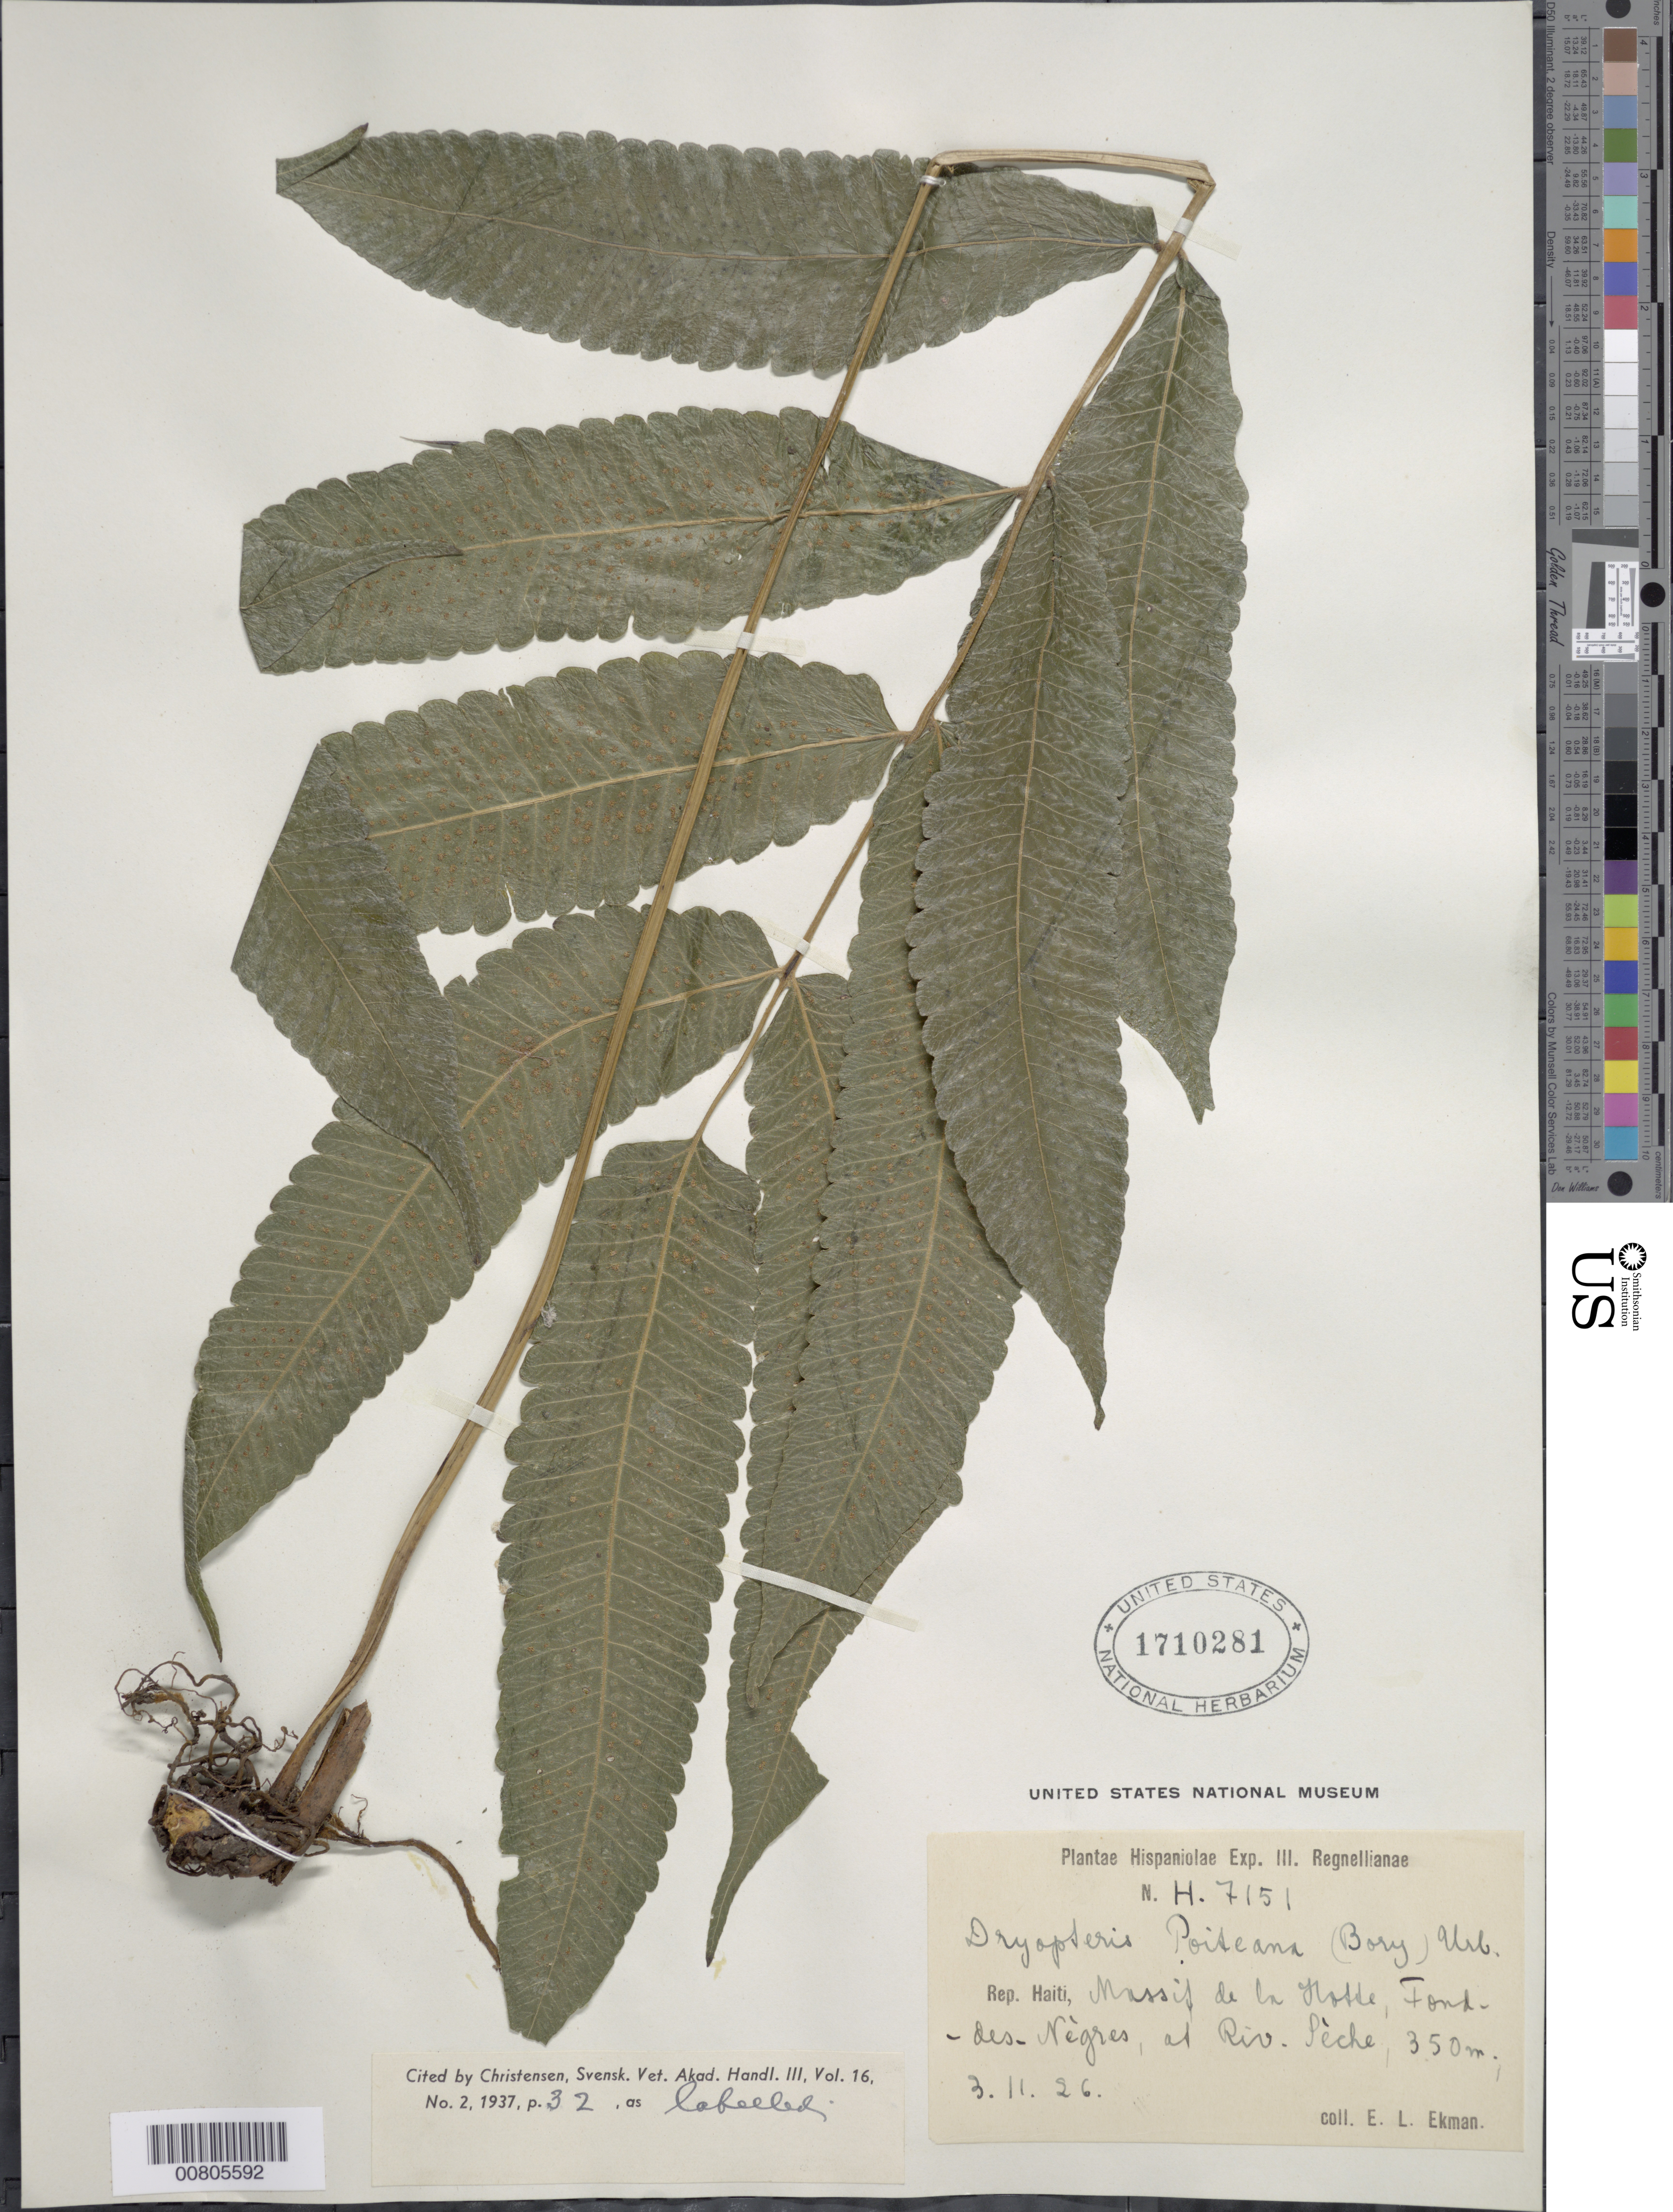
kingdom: Plantae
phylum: Tracheophyta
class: Polypodiopsida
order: Polypodiales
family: Thelypteridaceae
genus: Goniopteris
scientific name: Goniopteris poiteana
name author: (Bory) Ching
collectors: E. L. Ekman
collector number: H 7151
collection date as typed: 03 Nov 1926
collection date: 1926-11-03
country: Haiti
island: Hispaniola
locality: Massif de la Hotte, Fond des Nègres, Riv. Sèche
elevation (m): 350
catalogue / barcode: US 1710281